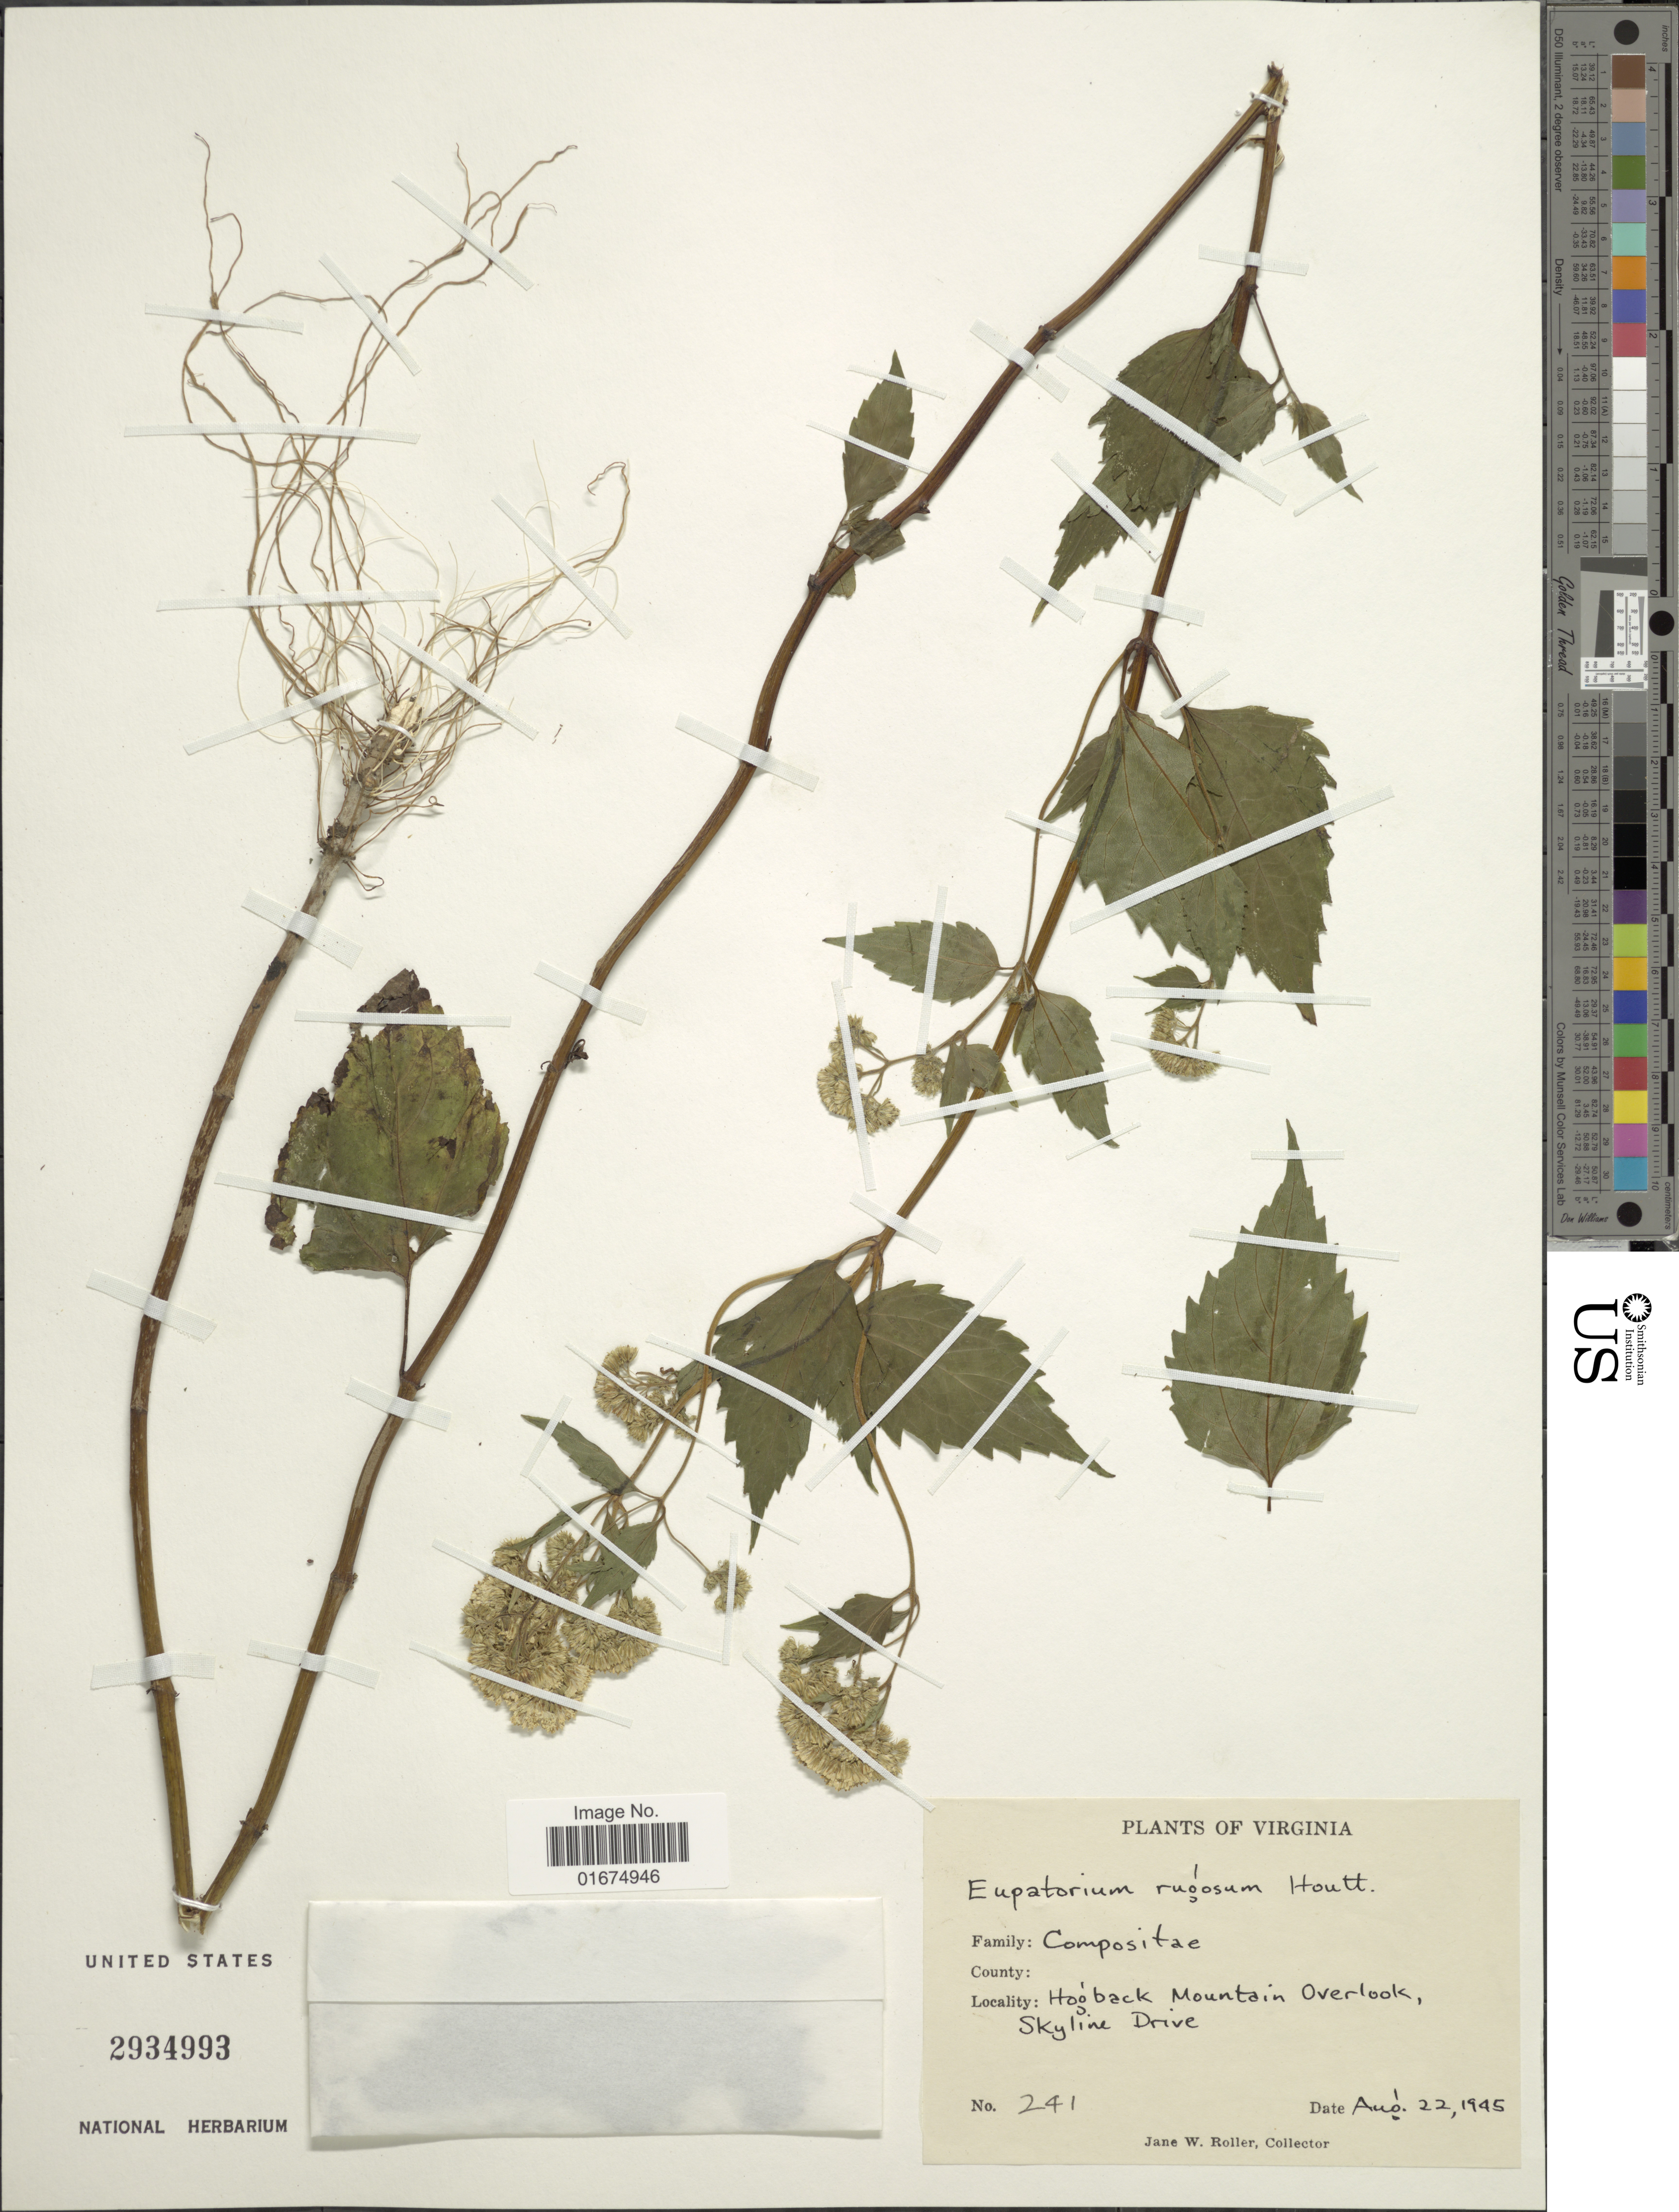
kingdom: Plantae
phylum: Tracheophyta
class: Magnoliopsida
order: Asterales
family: Asteraceae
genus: Ageratina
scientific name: Ageratina altissima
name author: (L.) R.M. King & H. Rob.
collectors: J. W. Roller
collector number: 241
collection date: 1945-08-22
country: United States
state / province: Virginia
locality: Hogback Mountain Overlook, Skyline Drive.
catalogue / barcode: US 2934993